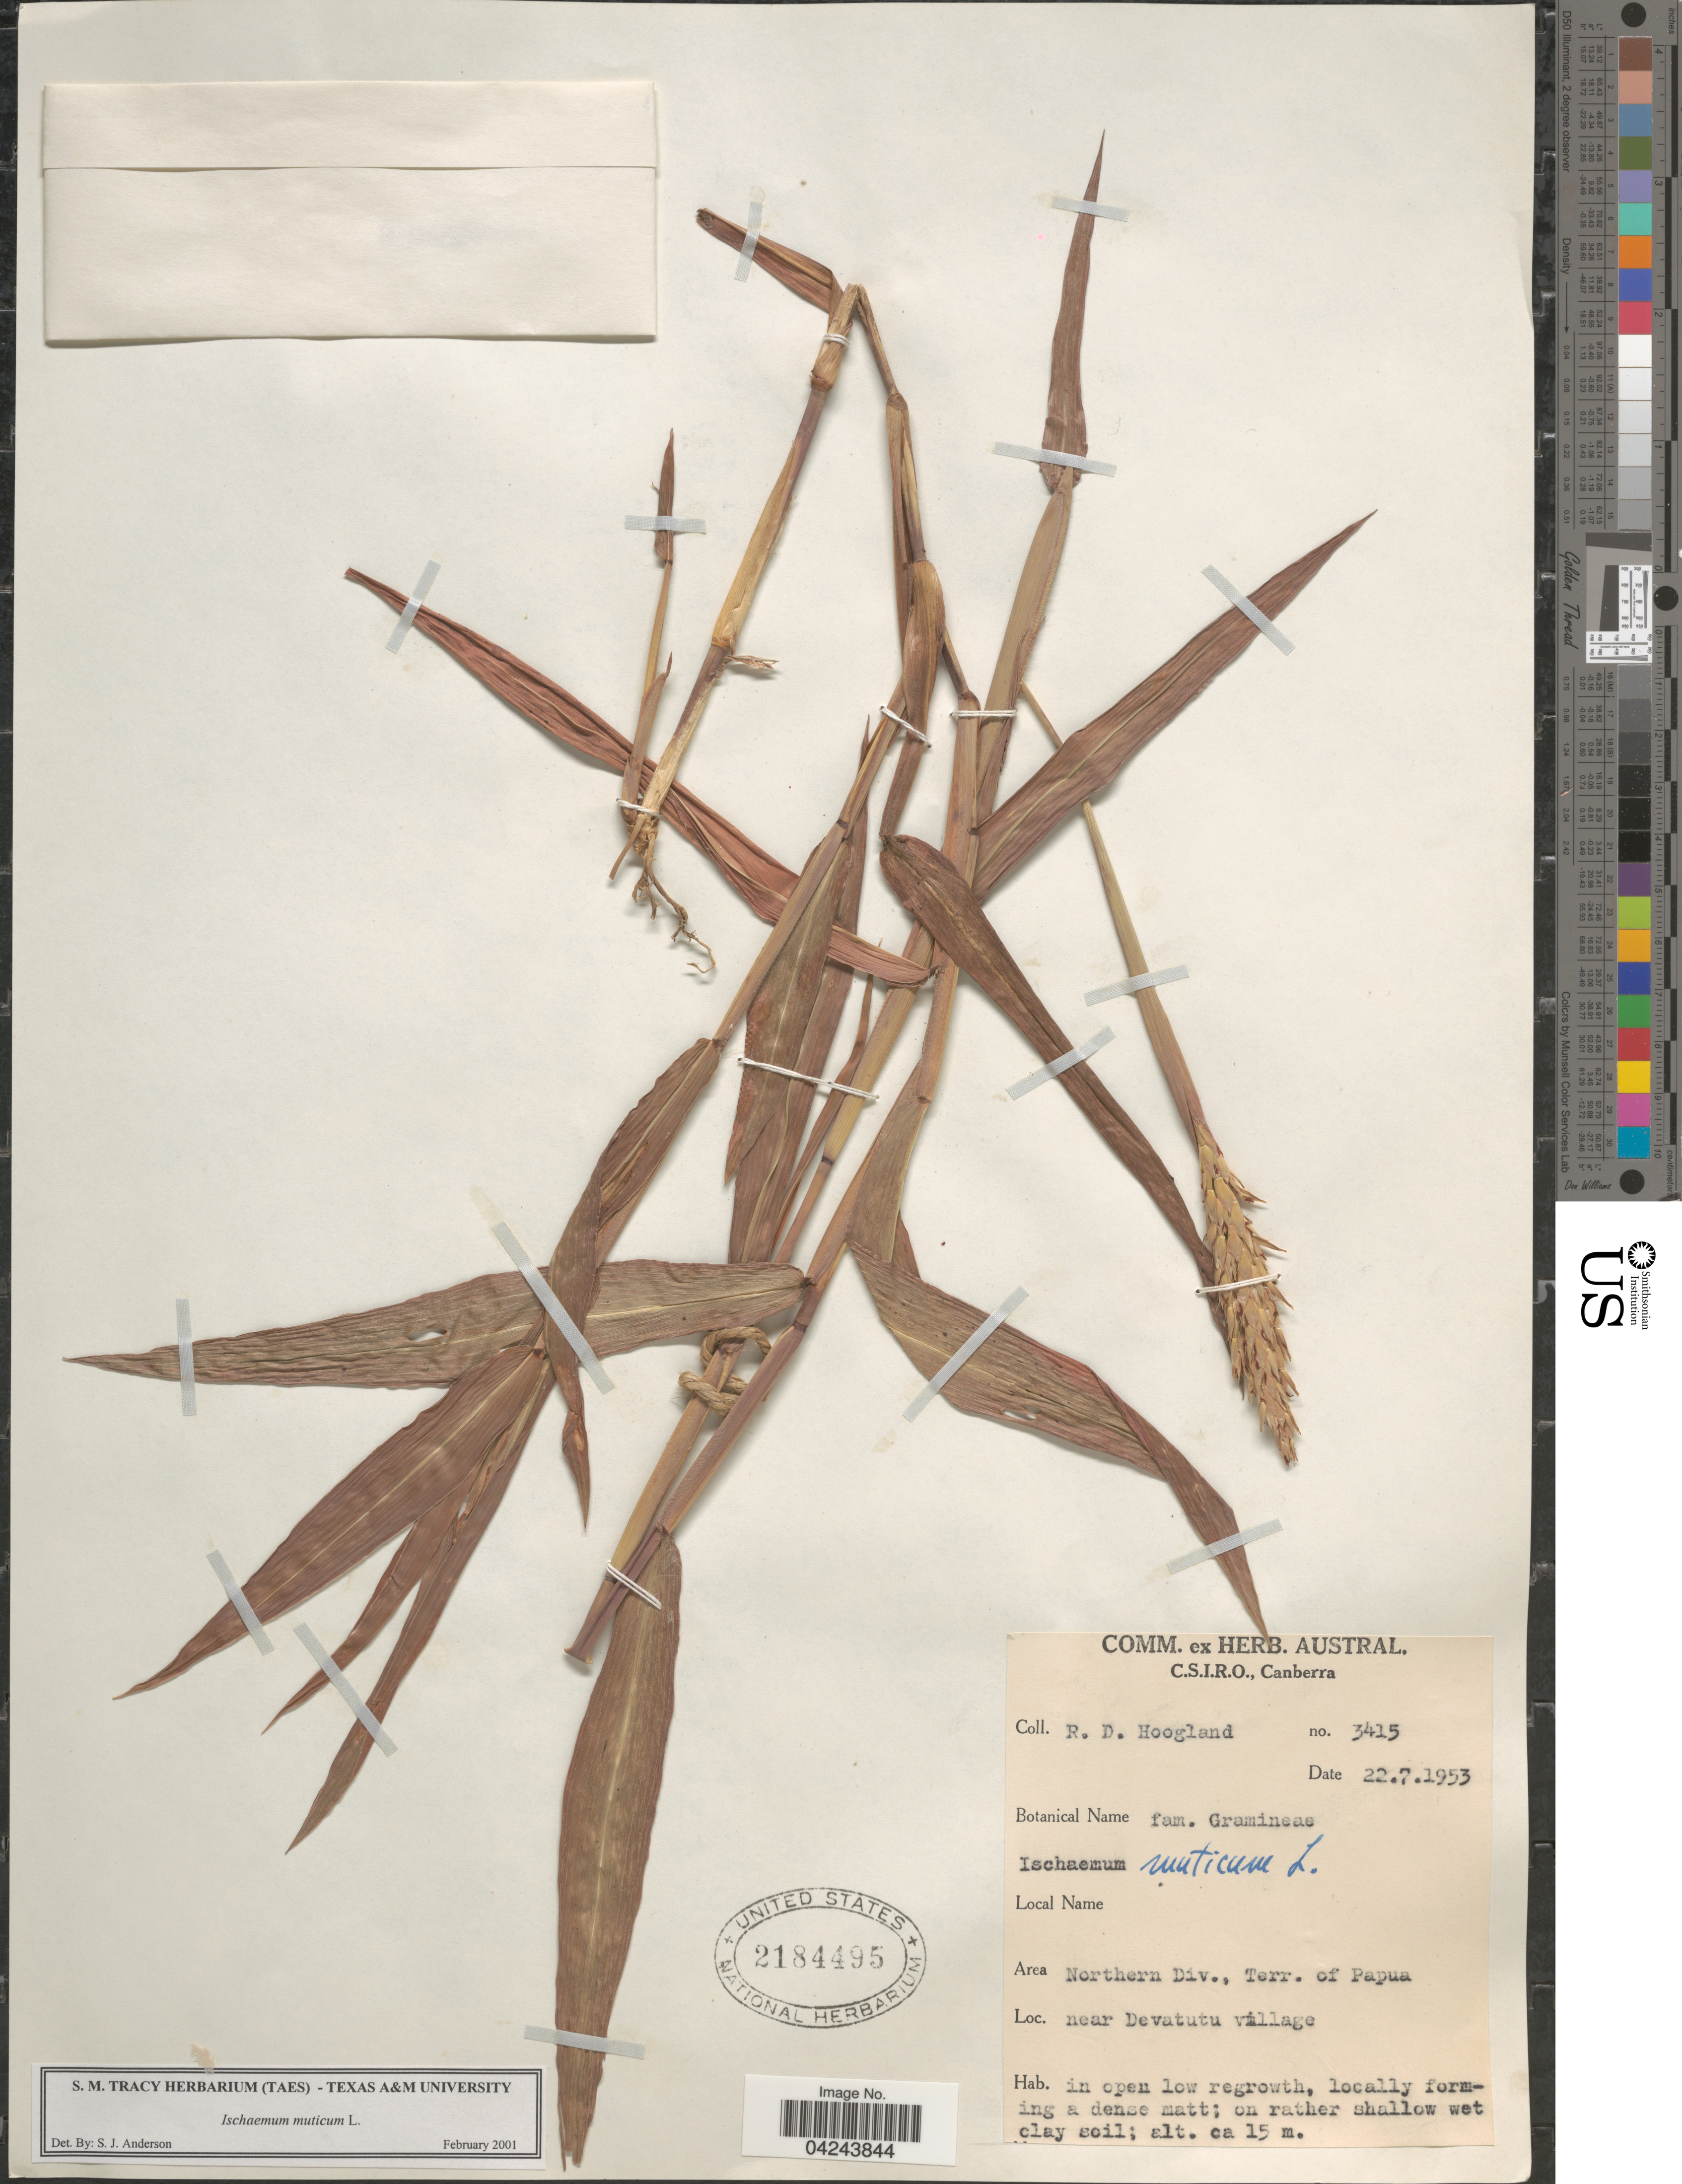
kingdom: Plantae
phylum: Tracheophyta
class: Liliopsida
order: Poales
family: Poaceae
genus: Ischaemum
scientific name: Ischaemum muticum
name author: L.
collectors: R. D. Hoogland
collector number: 3415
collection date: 1953-07-22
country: Papua New Guinea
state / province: Northern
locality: Area Northern Div., Terr. of Papua. Near Devatutu village.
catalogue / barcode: US 2184495